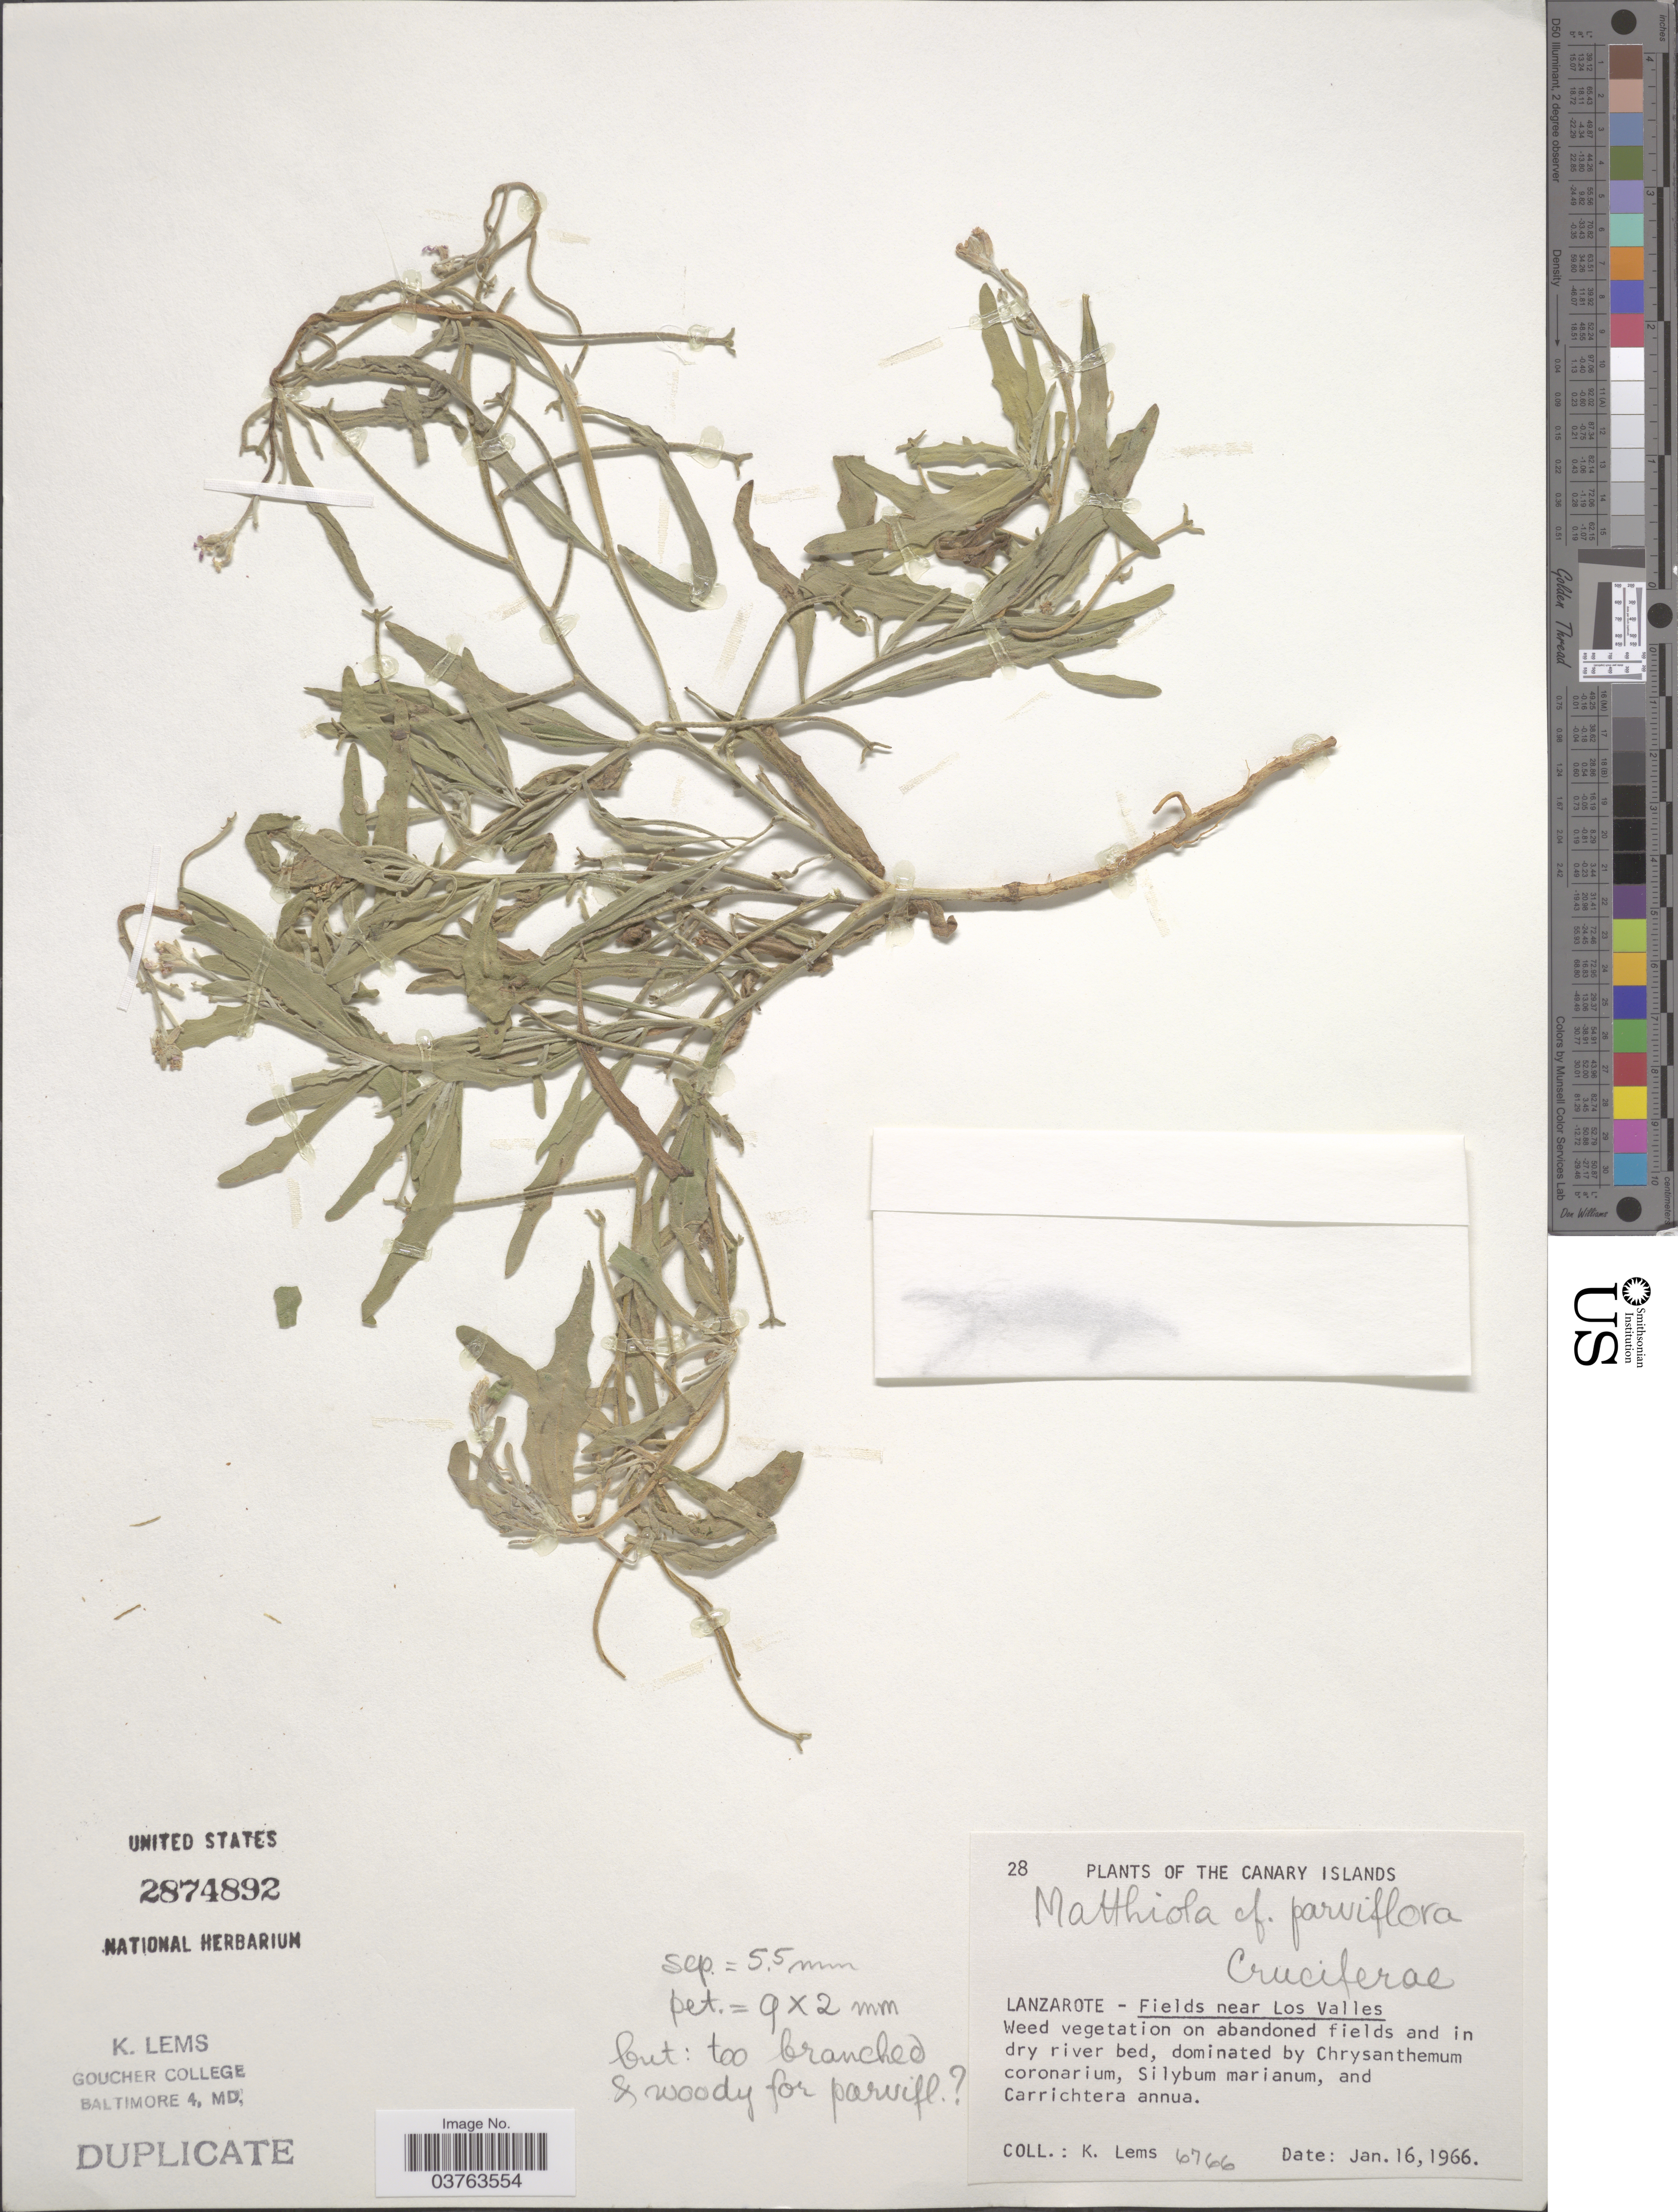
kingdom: Plantae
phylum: Tracheophyta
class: Magnoliopsida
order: Brassicales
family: Brassicaceae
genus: Matthiola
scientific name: Matthiola parviflora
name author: W.T. Aiton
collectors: K. Lems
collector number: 6766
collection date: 1966-01-16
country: Spain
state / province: Canarias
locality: The Canary Islands. Lanzarote - Fields near Los Valles.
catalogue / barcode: US 2874892